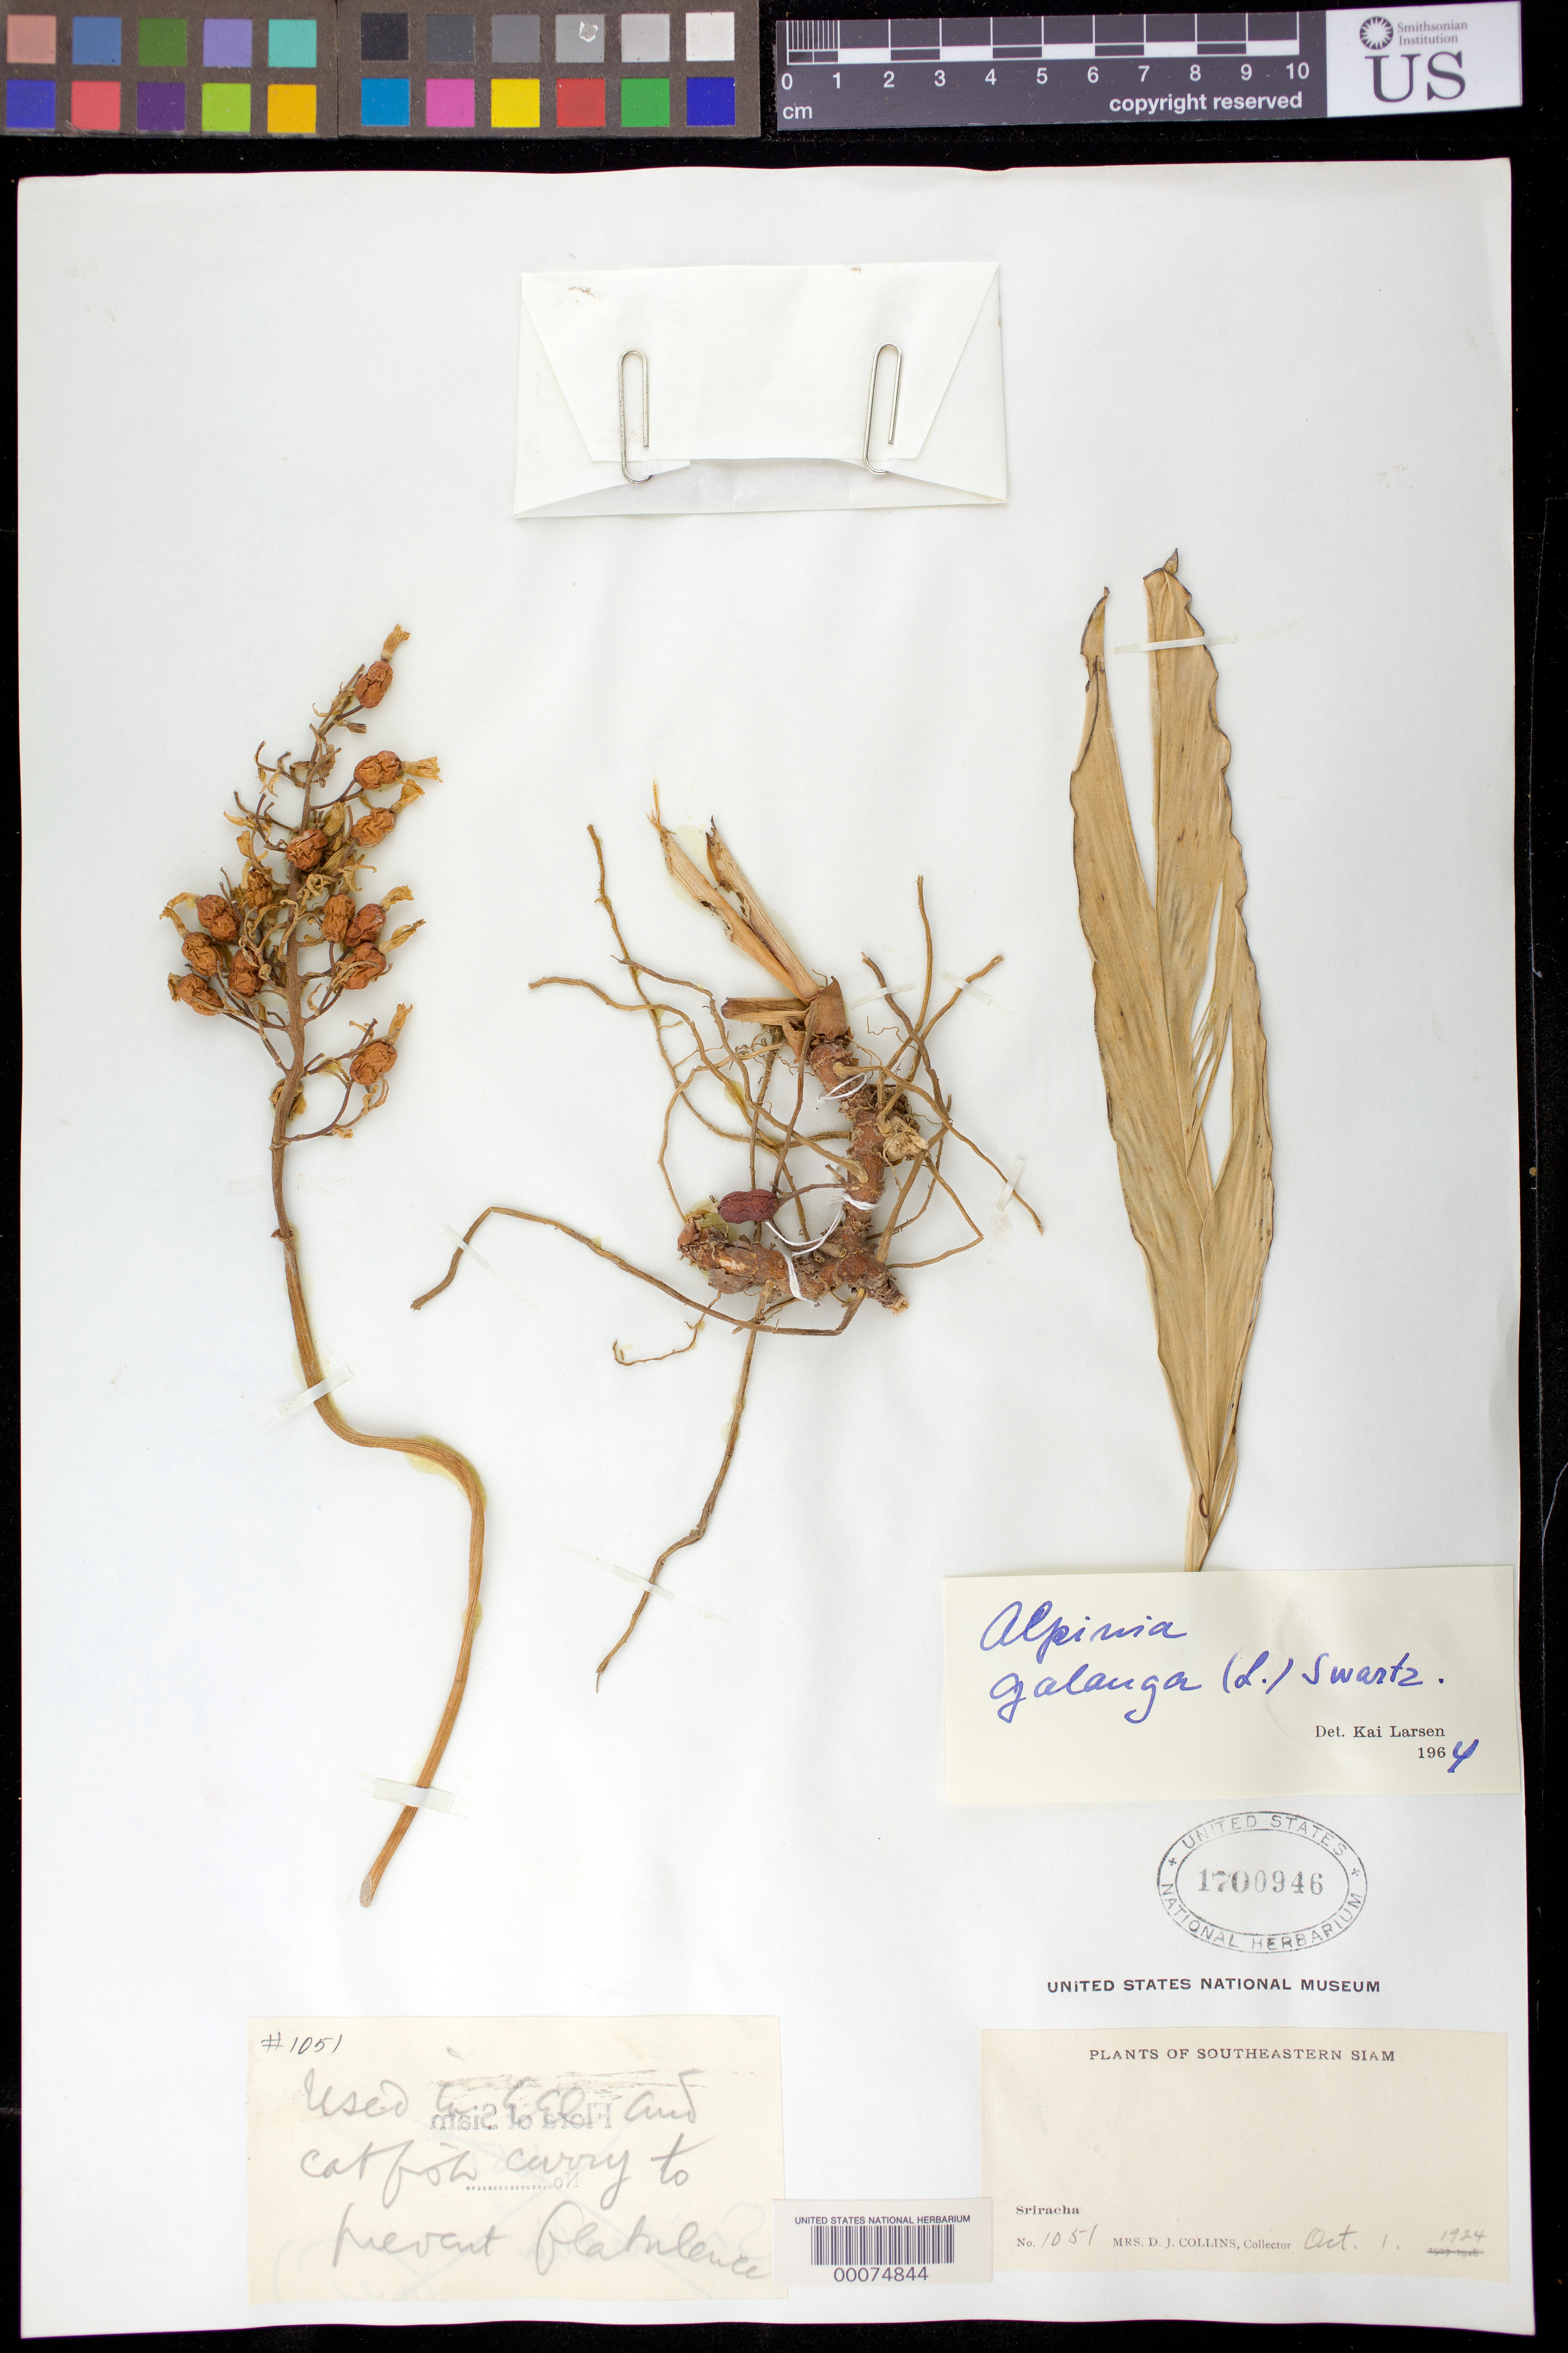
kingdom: Plantae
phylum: Tracheophyta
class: Liliopsida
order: Zingiberales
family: Zingiberaceae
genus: Alpinia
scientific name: Alpinia galanga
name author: (L.) Willd.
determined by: Larsen, K.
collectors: Mrs. D. J. Collins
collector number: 1051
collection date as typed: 01 Oct 1924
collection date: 1924-10-01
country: Thailand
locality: Southeastern siam, sriracha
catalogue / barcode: US 1700946